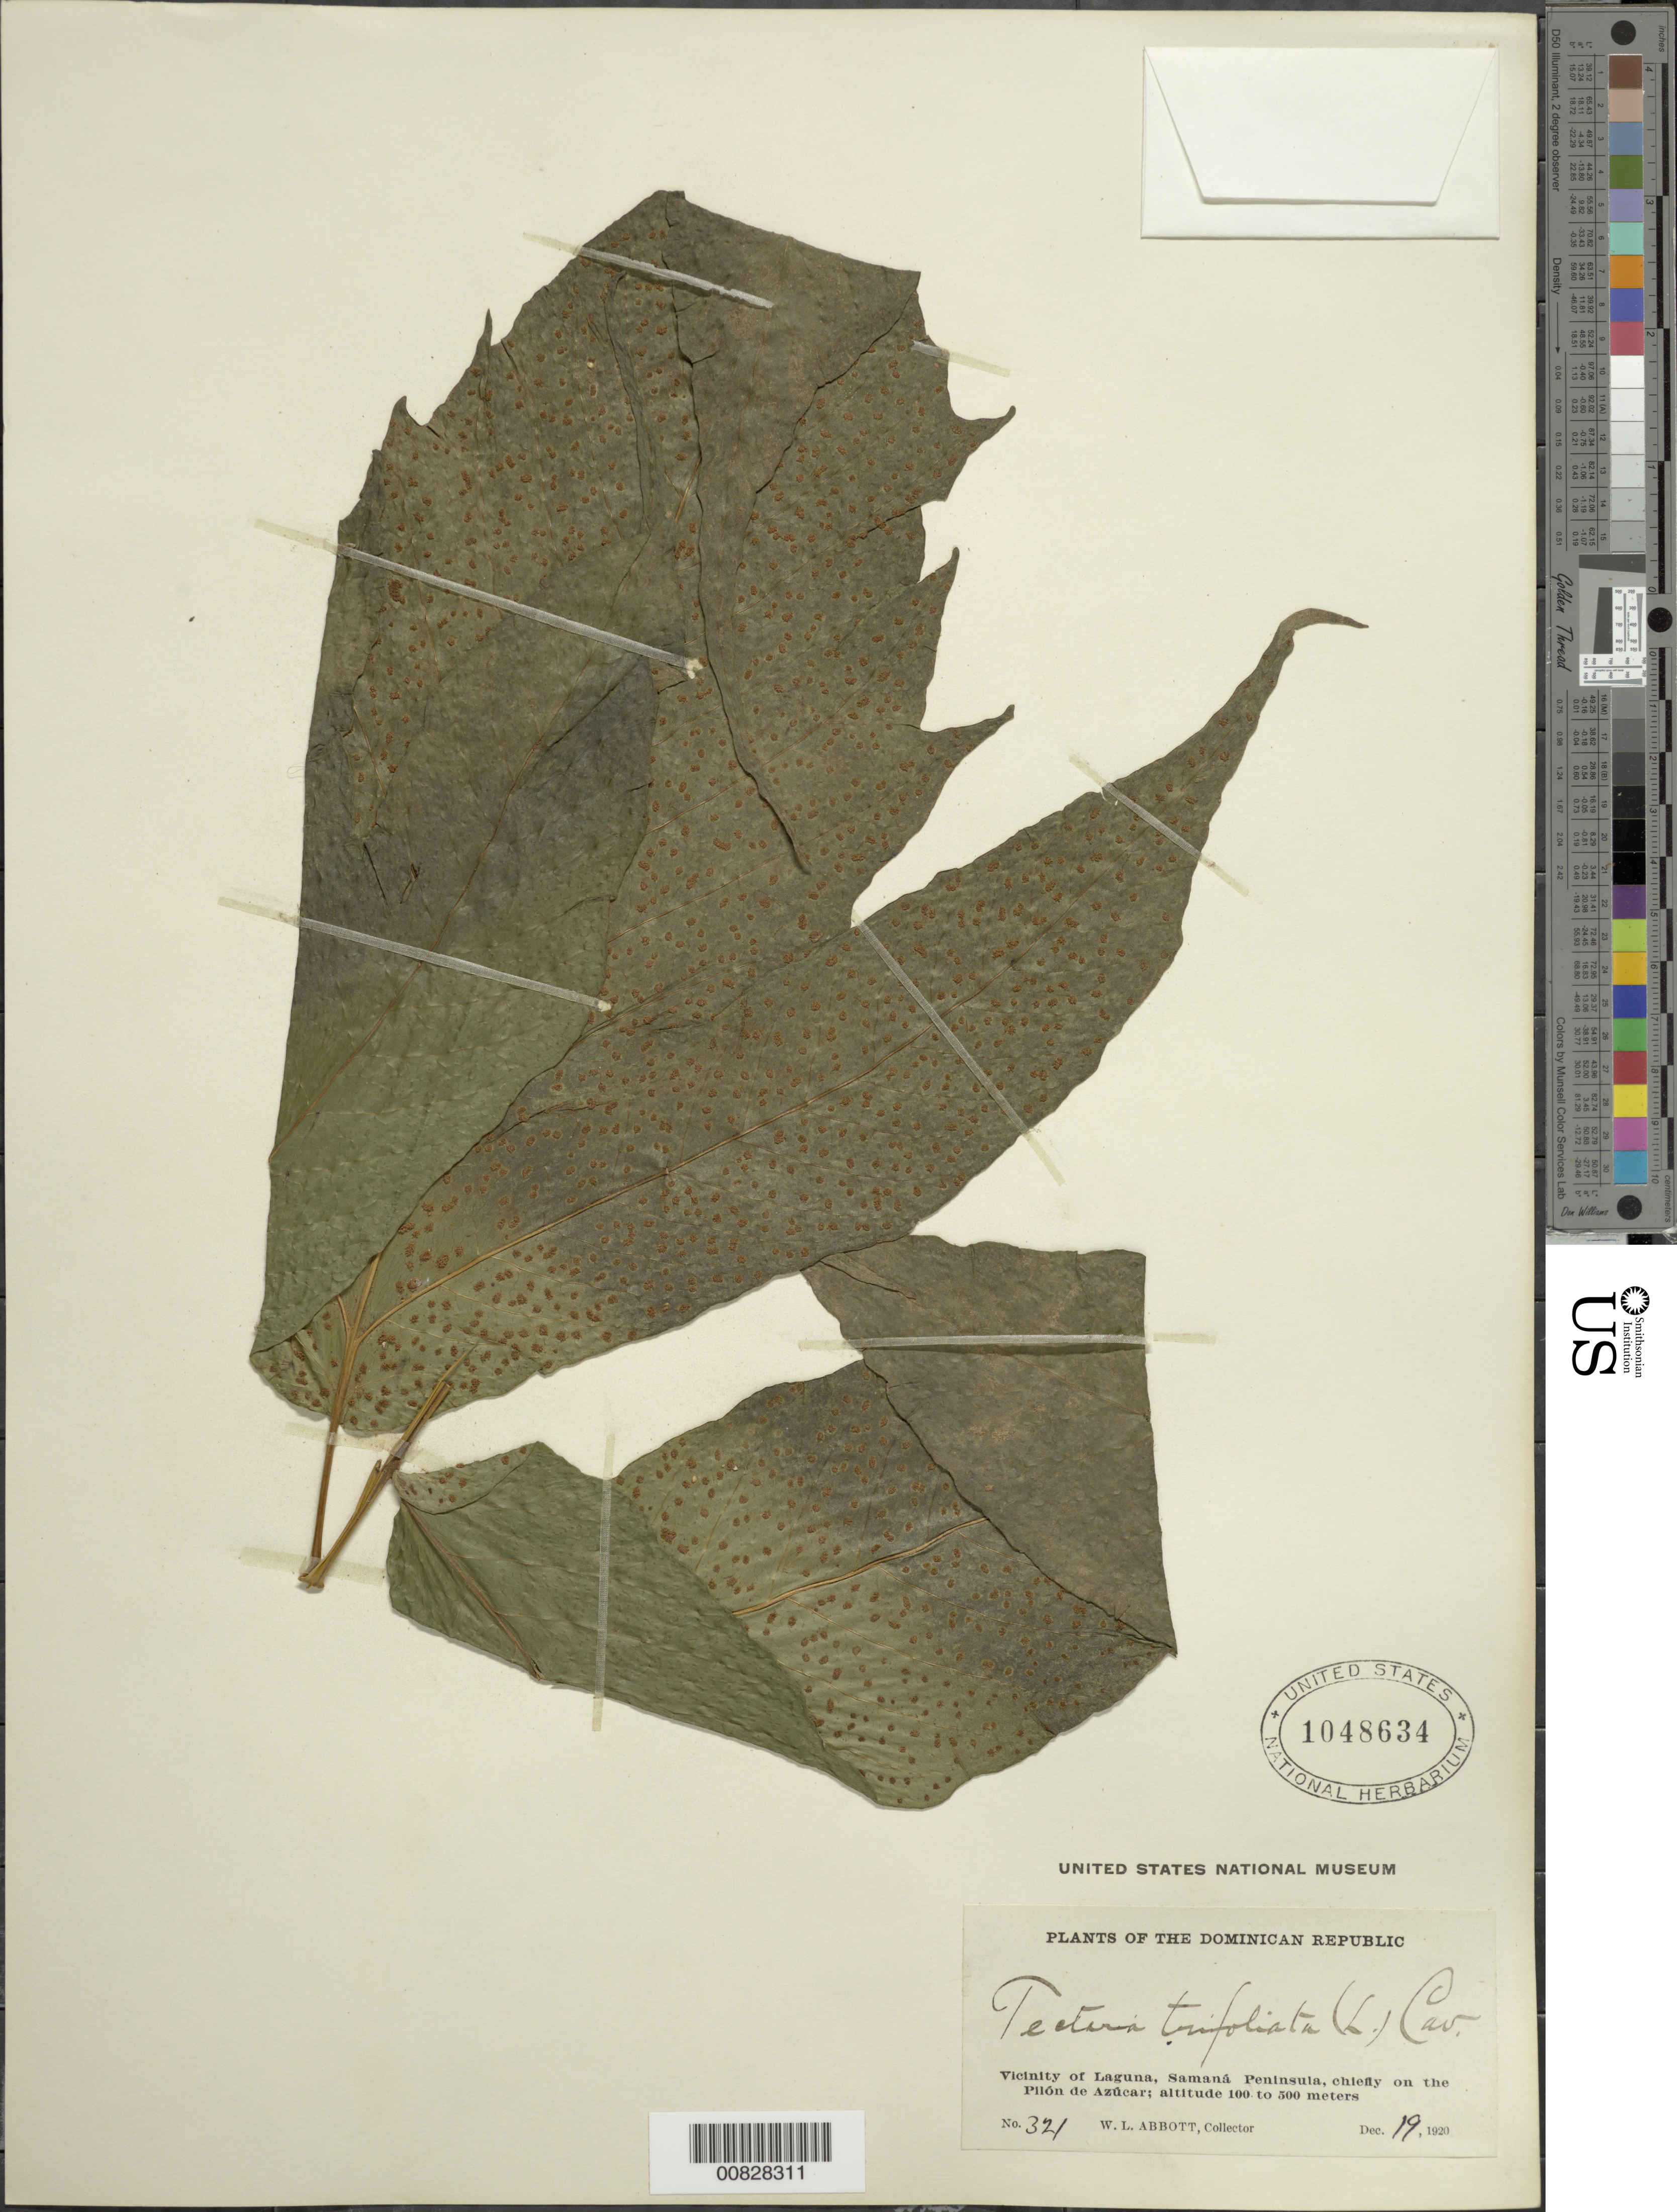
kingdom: Plantae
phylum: Tracheophyta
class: Polypodiopsida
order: Polypodiales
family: Tectariaceae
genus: Tectaria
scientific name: Tectaria trifoliata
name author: (L.) Cav.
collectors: W. L. Abbott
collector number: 321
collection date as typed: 19 Dec 1920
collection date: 1920-12-19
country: Dominican Republic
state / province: Samana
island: Hispaniola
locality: Laguna vicinity, Samaná Peninsula, chiefly on the Pilón de Azúcar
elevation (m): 100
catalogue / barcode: US 1048634